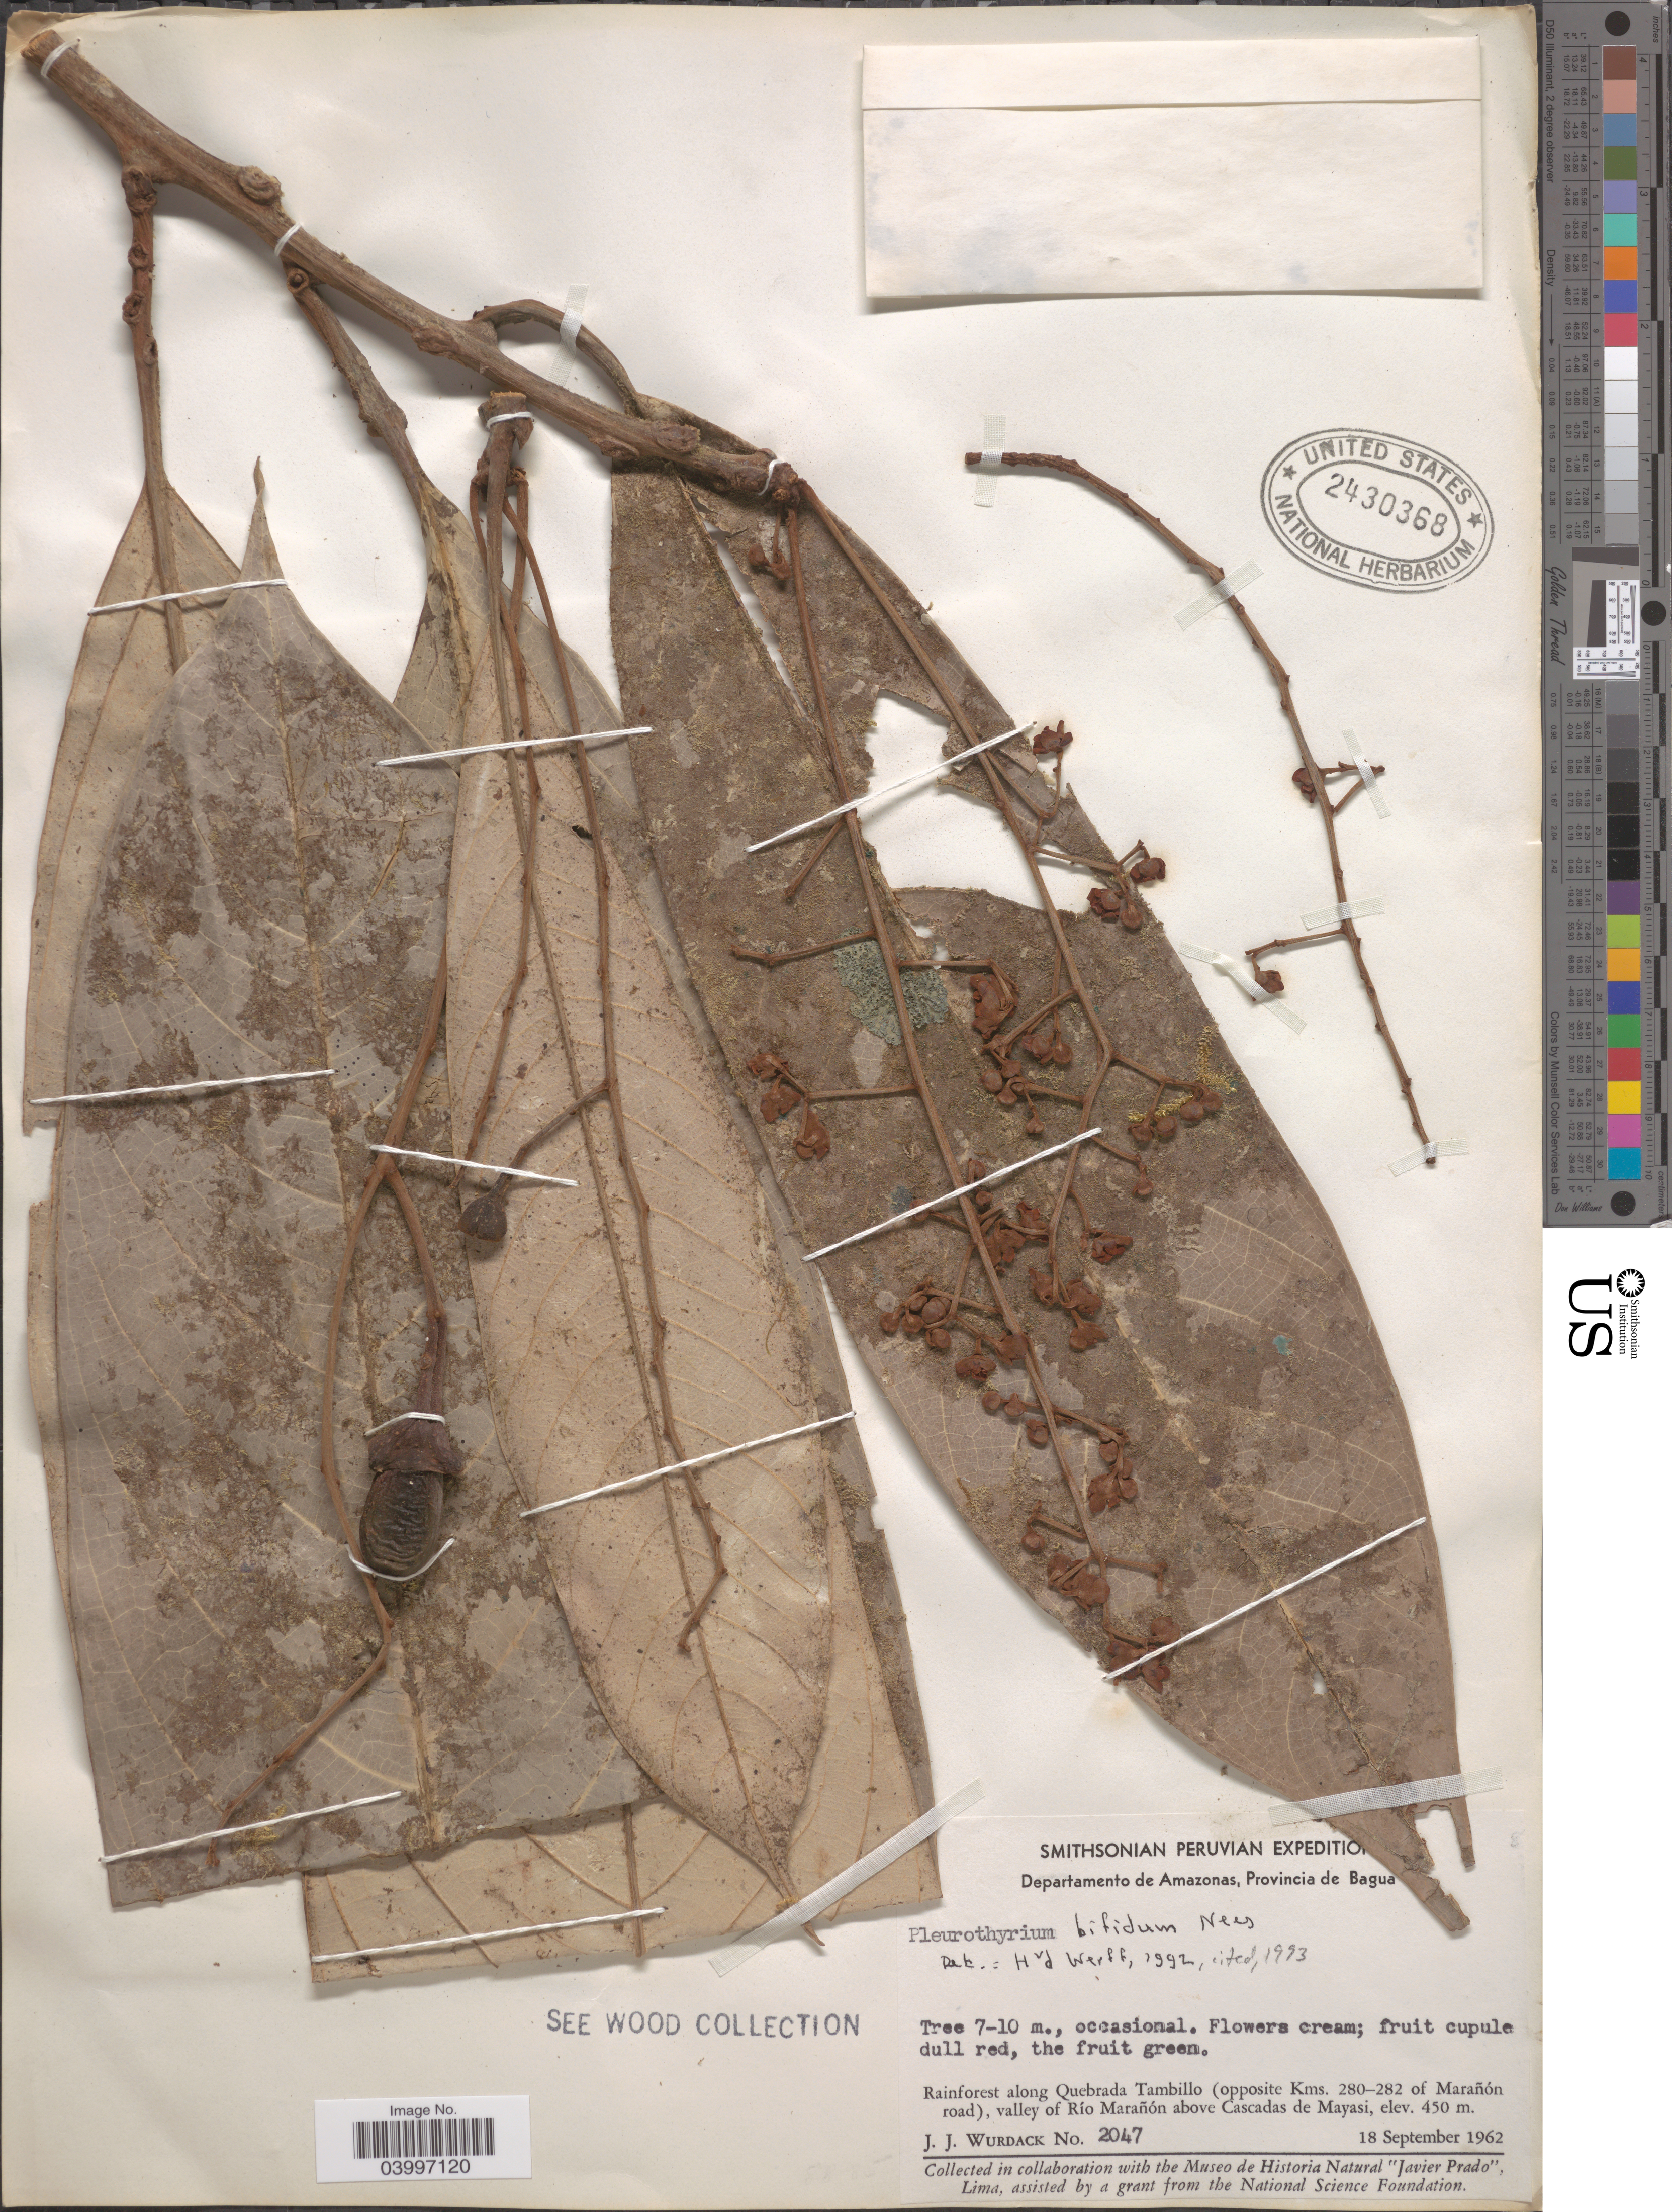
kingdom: Plantae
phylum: Tracheophyta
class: Magnoliopsida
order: Laurales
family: Lauraceae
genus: Pleurothyrium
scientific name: Pleurothyrium bifidum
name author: Nees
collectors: J. J. Wurdack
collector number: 2047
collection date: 1962-09-18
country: Peru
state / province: Amazonas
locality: Departamento de Amazonas, Provincia de Bagua. Rainforest along Quebrada Tambillo (opposite Kms. 280-282 of Marañón road), valley of Río Marañón above Cascadas de Mayasi.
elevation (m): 450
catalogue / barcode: US 2430368